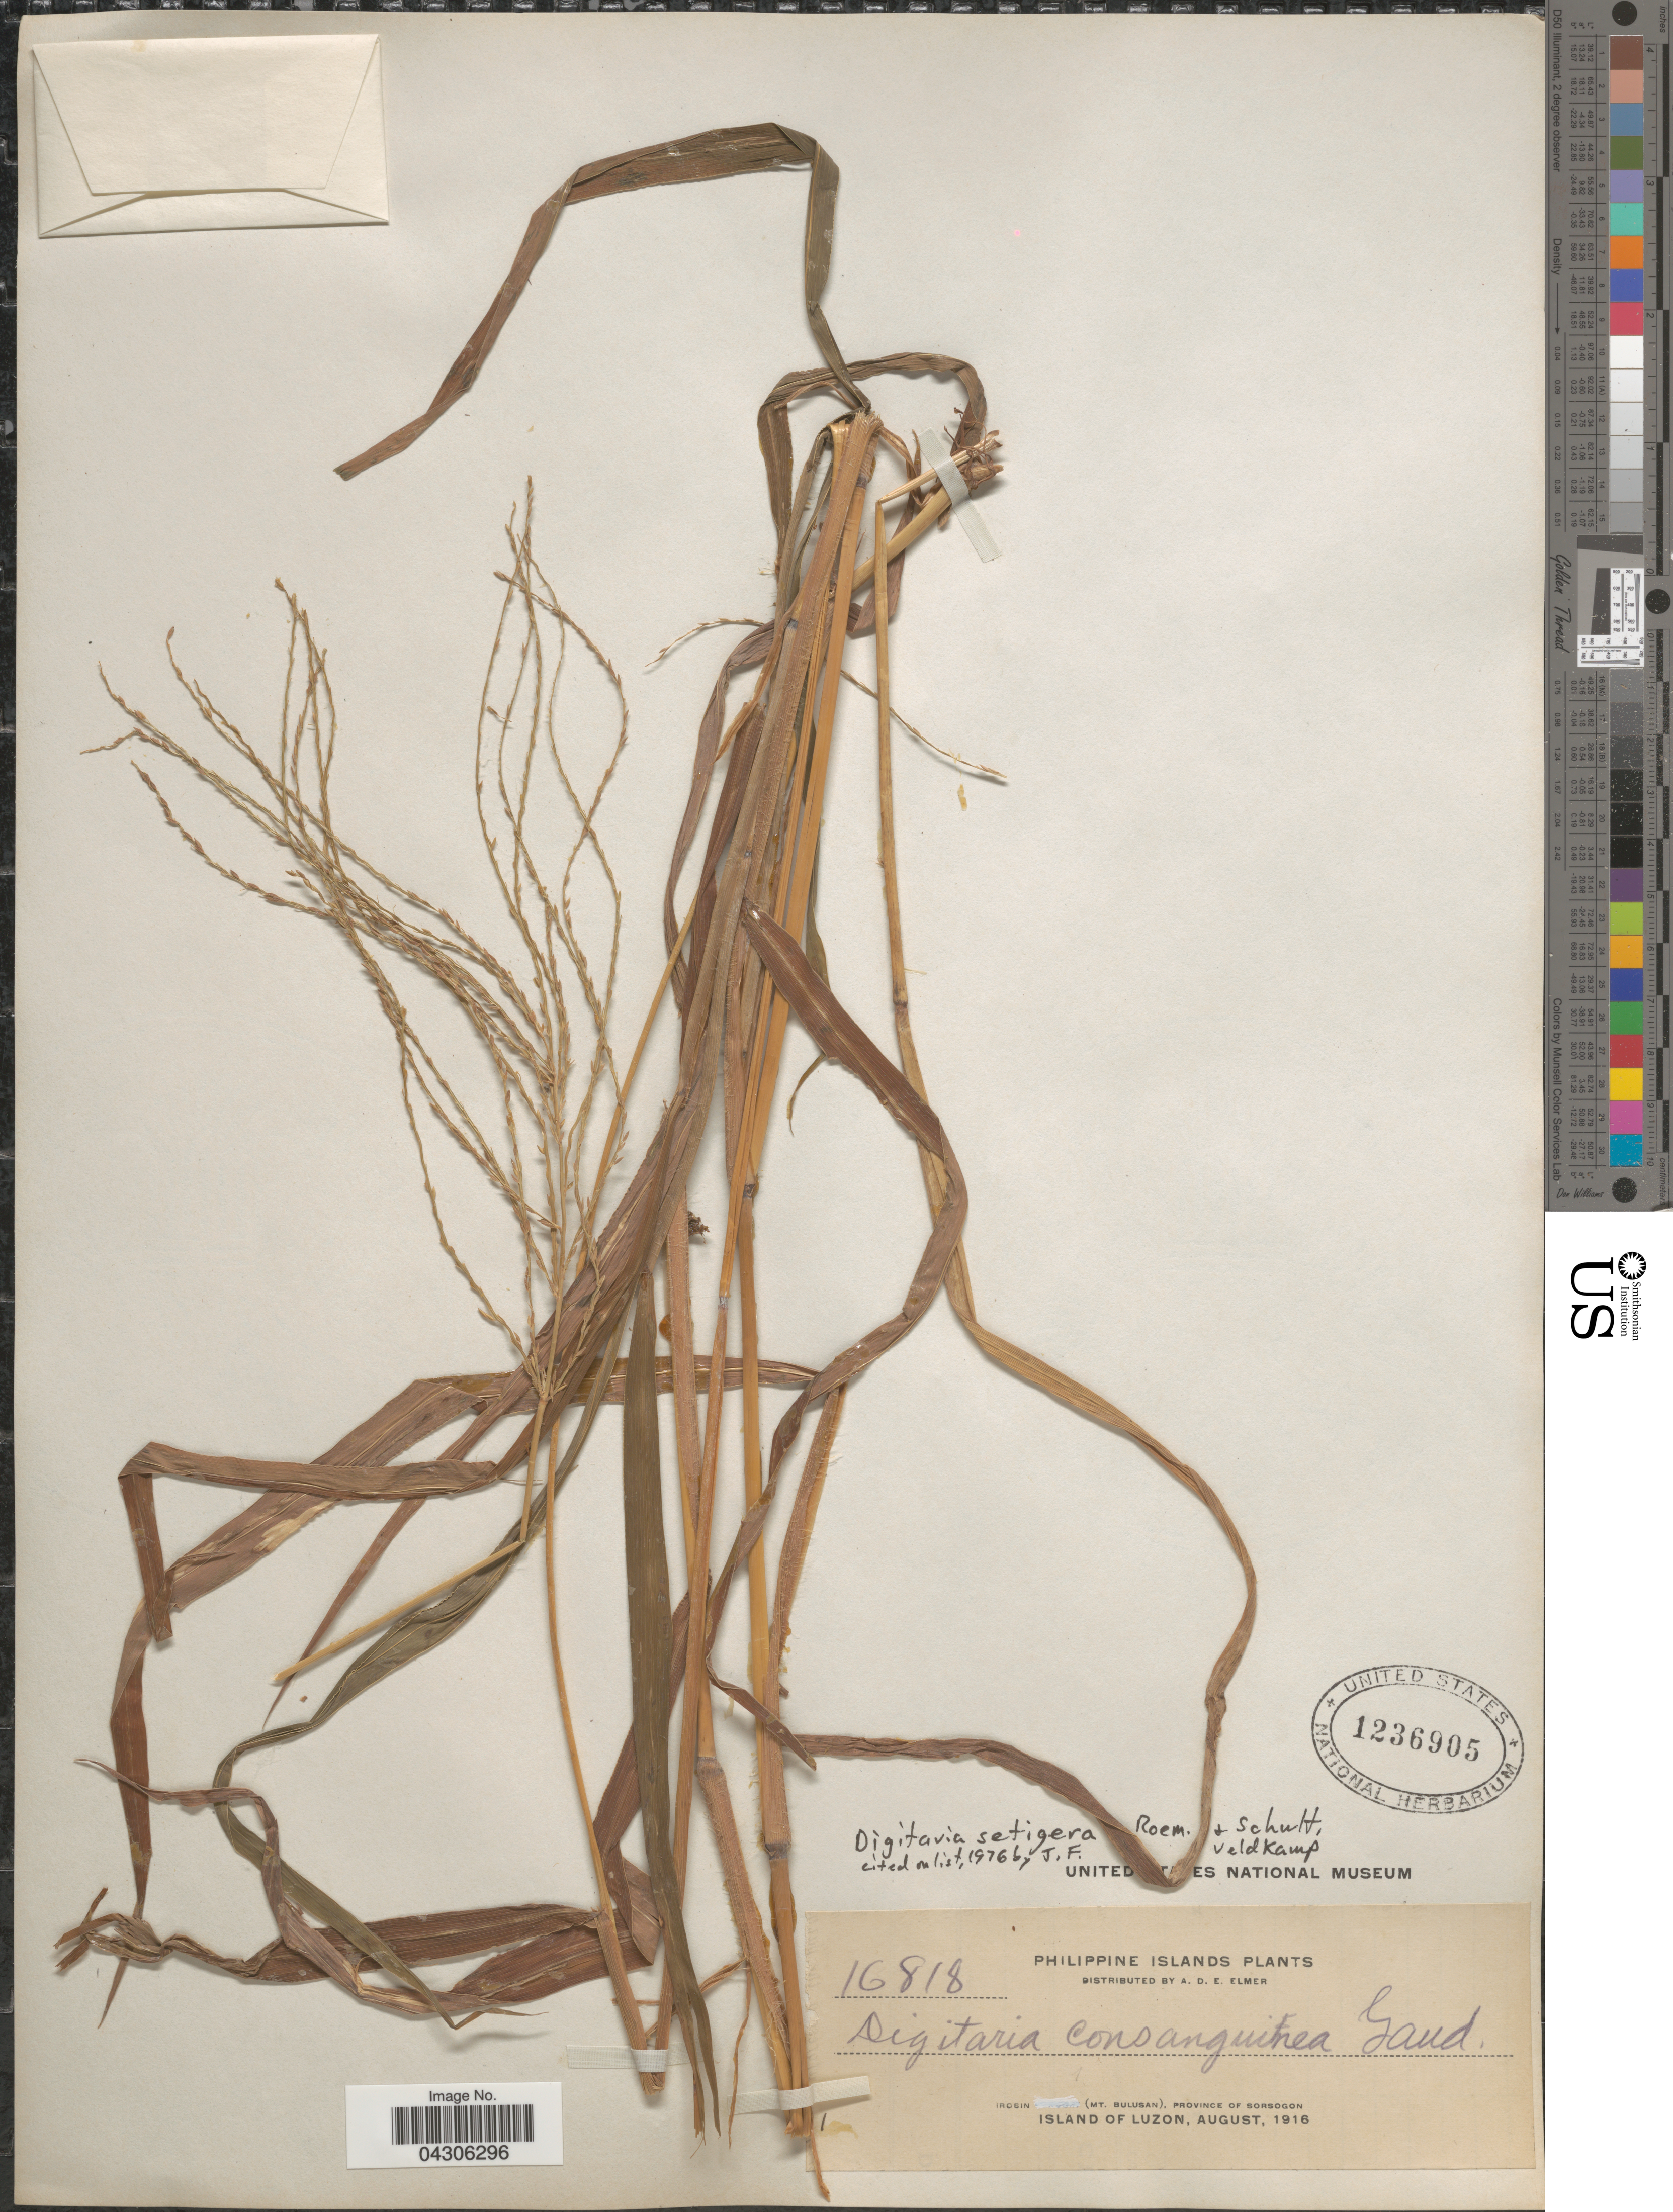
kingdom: Plantae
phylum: Tracheophyta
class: Liliopsida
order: Poales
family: Poaceae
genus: Digitaria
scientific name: Digitaria setigera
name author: Roth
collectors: A. D. E. Elmer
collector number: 16818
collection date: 1916-08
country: Philippines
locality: Philippine Islands. Irosin (Mt. Bulusan), Province of Sorsogon. Island of Luzon.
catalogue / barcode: US 1236905